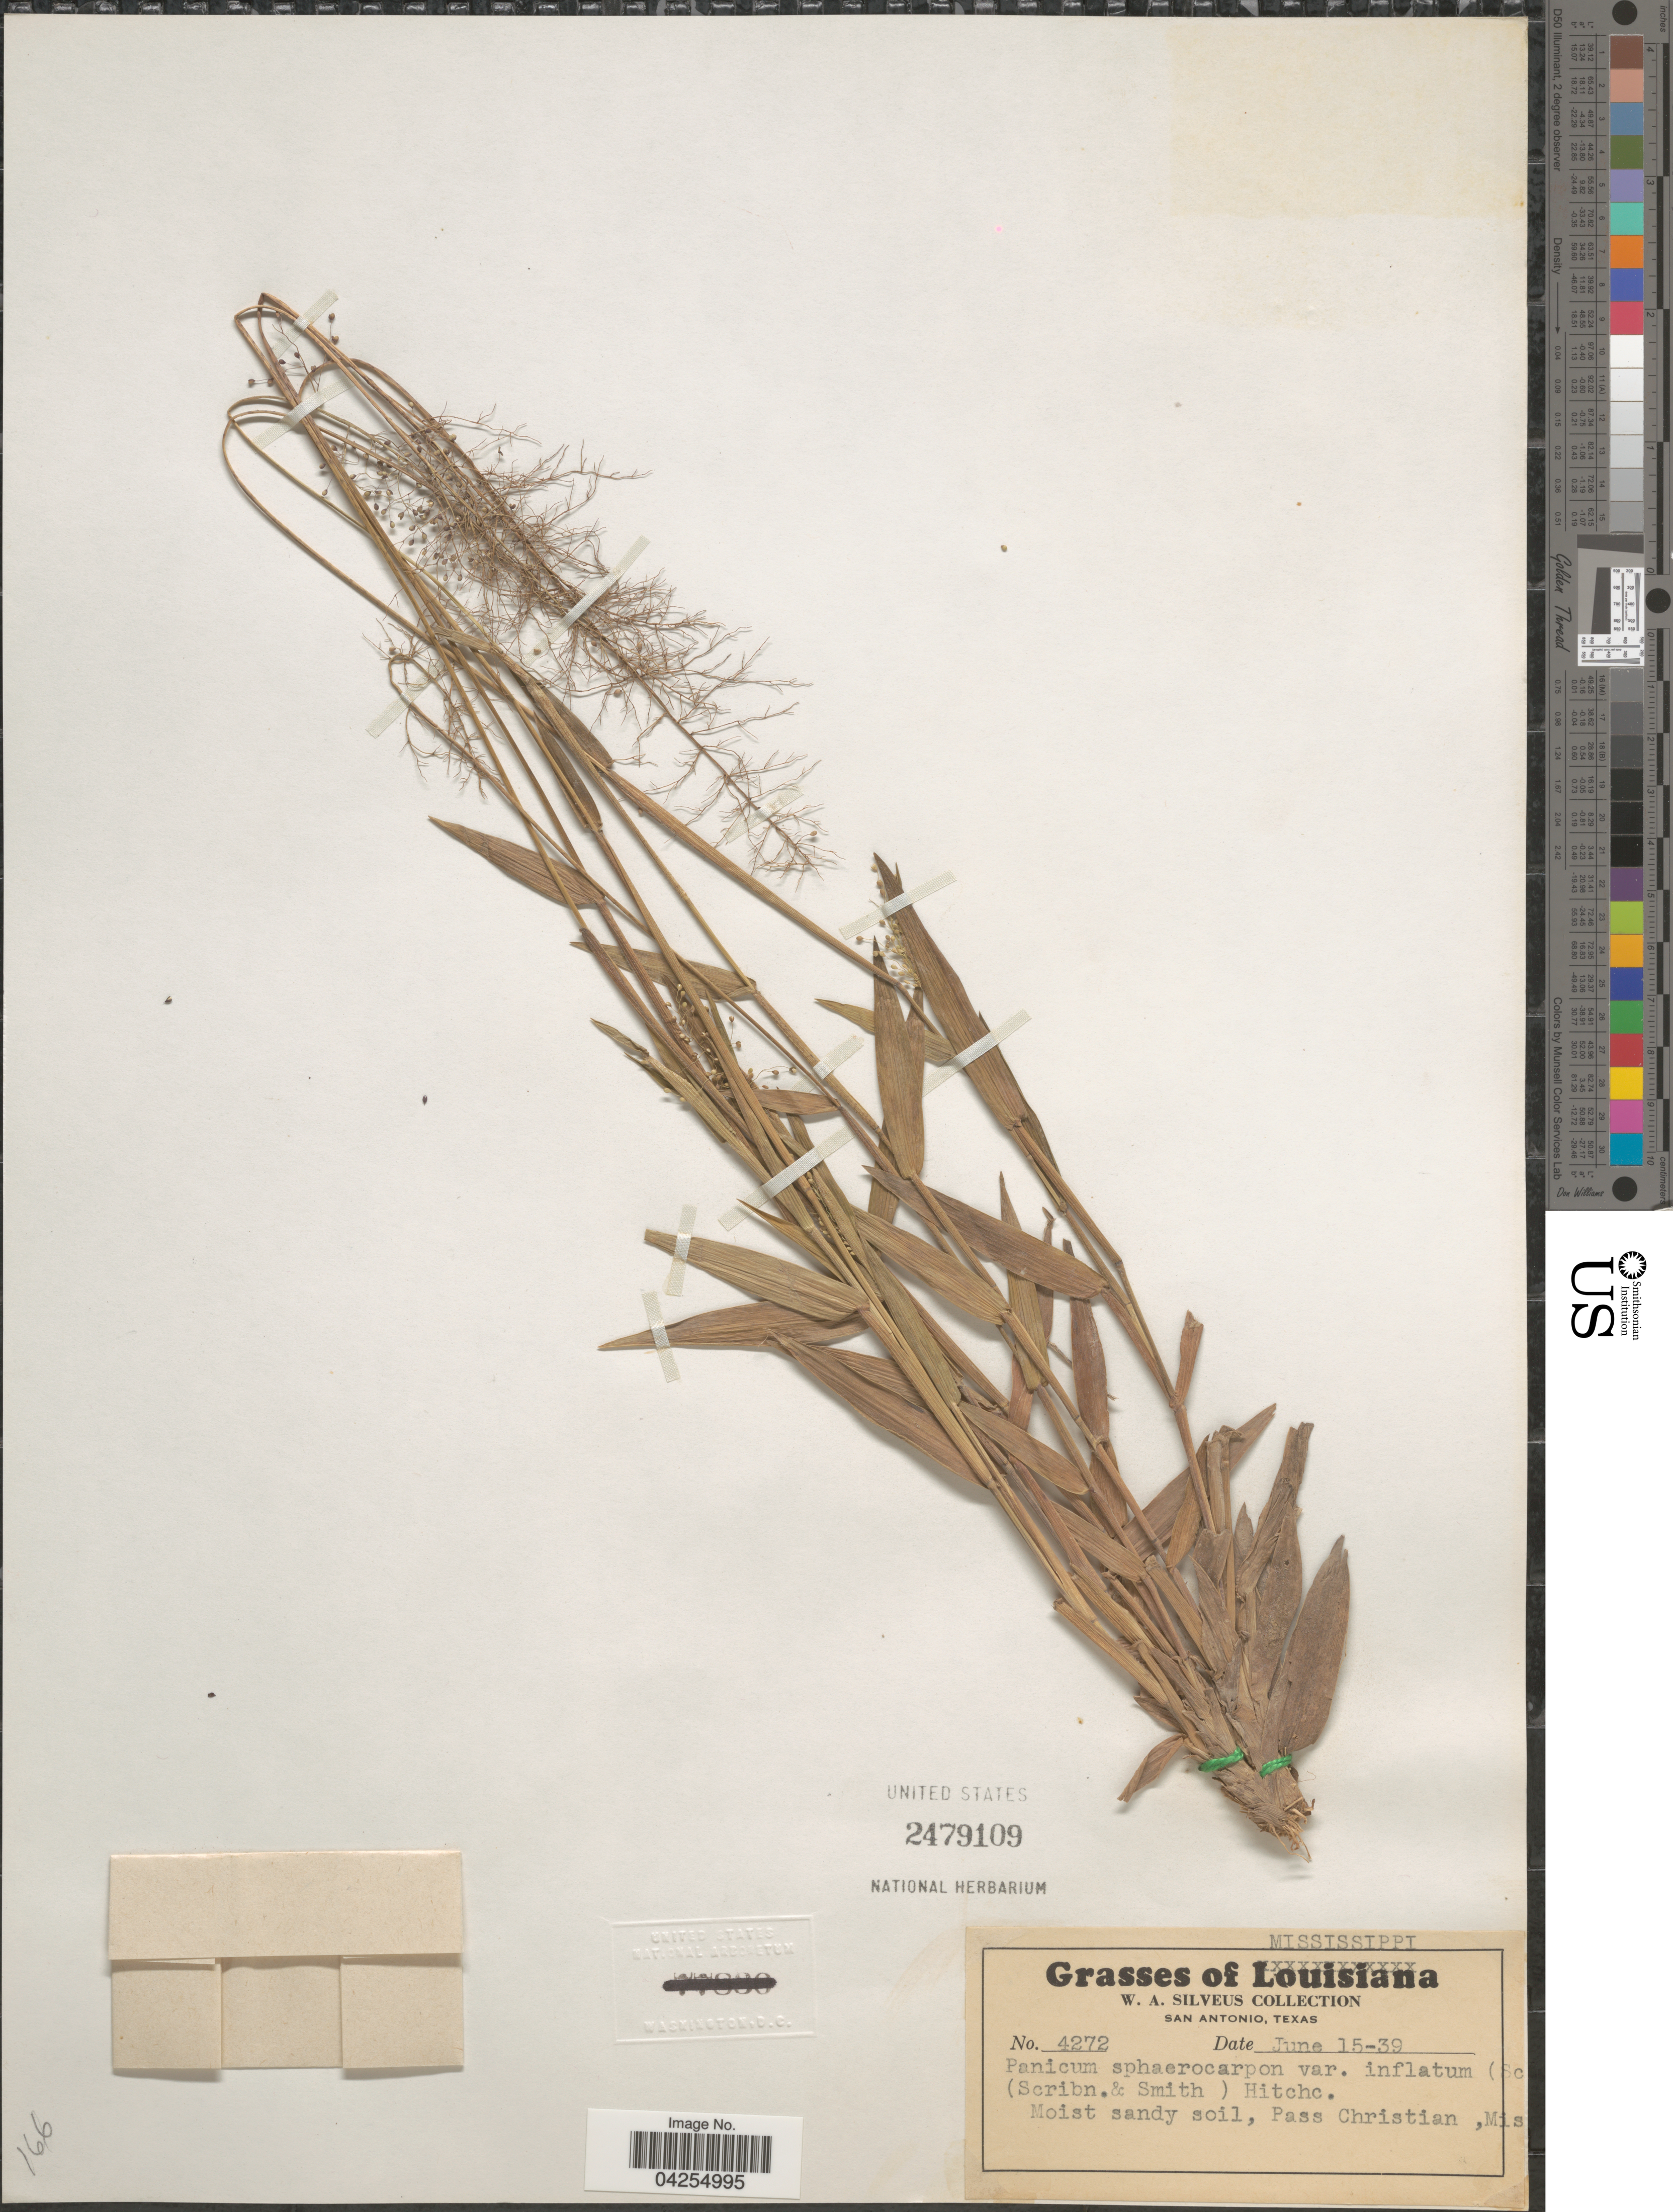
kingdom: Plantae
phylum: Tracheophyta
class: Liliopsida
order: Poales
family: Poaceae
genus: Dichanthelium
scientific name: Dichanthelium dichotomum var. dichotomum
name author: (L.) Gould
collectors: W. Silveus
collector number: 4272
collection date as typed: Transcribed d/m/y: 15/6/39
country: United States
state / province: Mississippi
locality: Moist sandy soil, Pass Christian.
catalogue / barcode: US 2479109